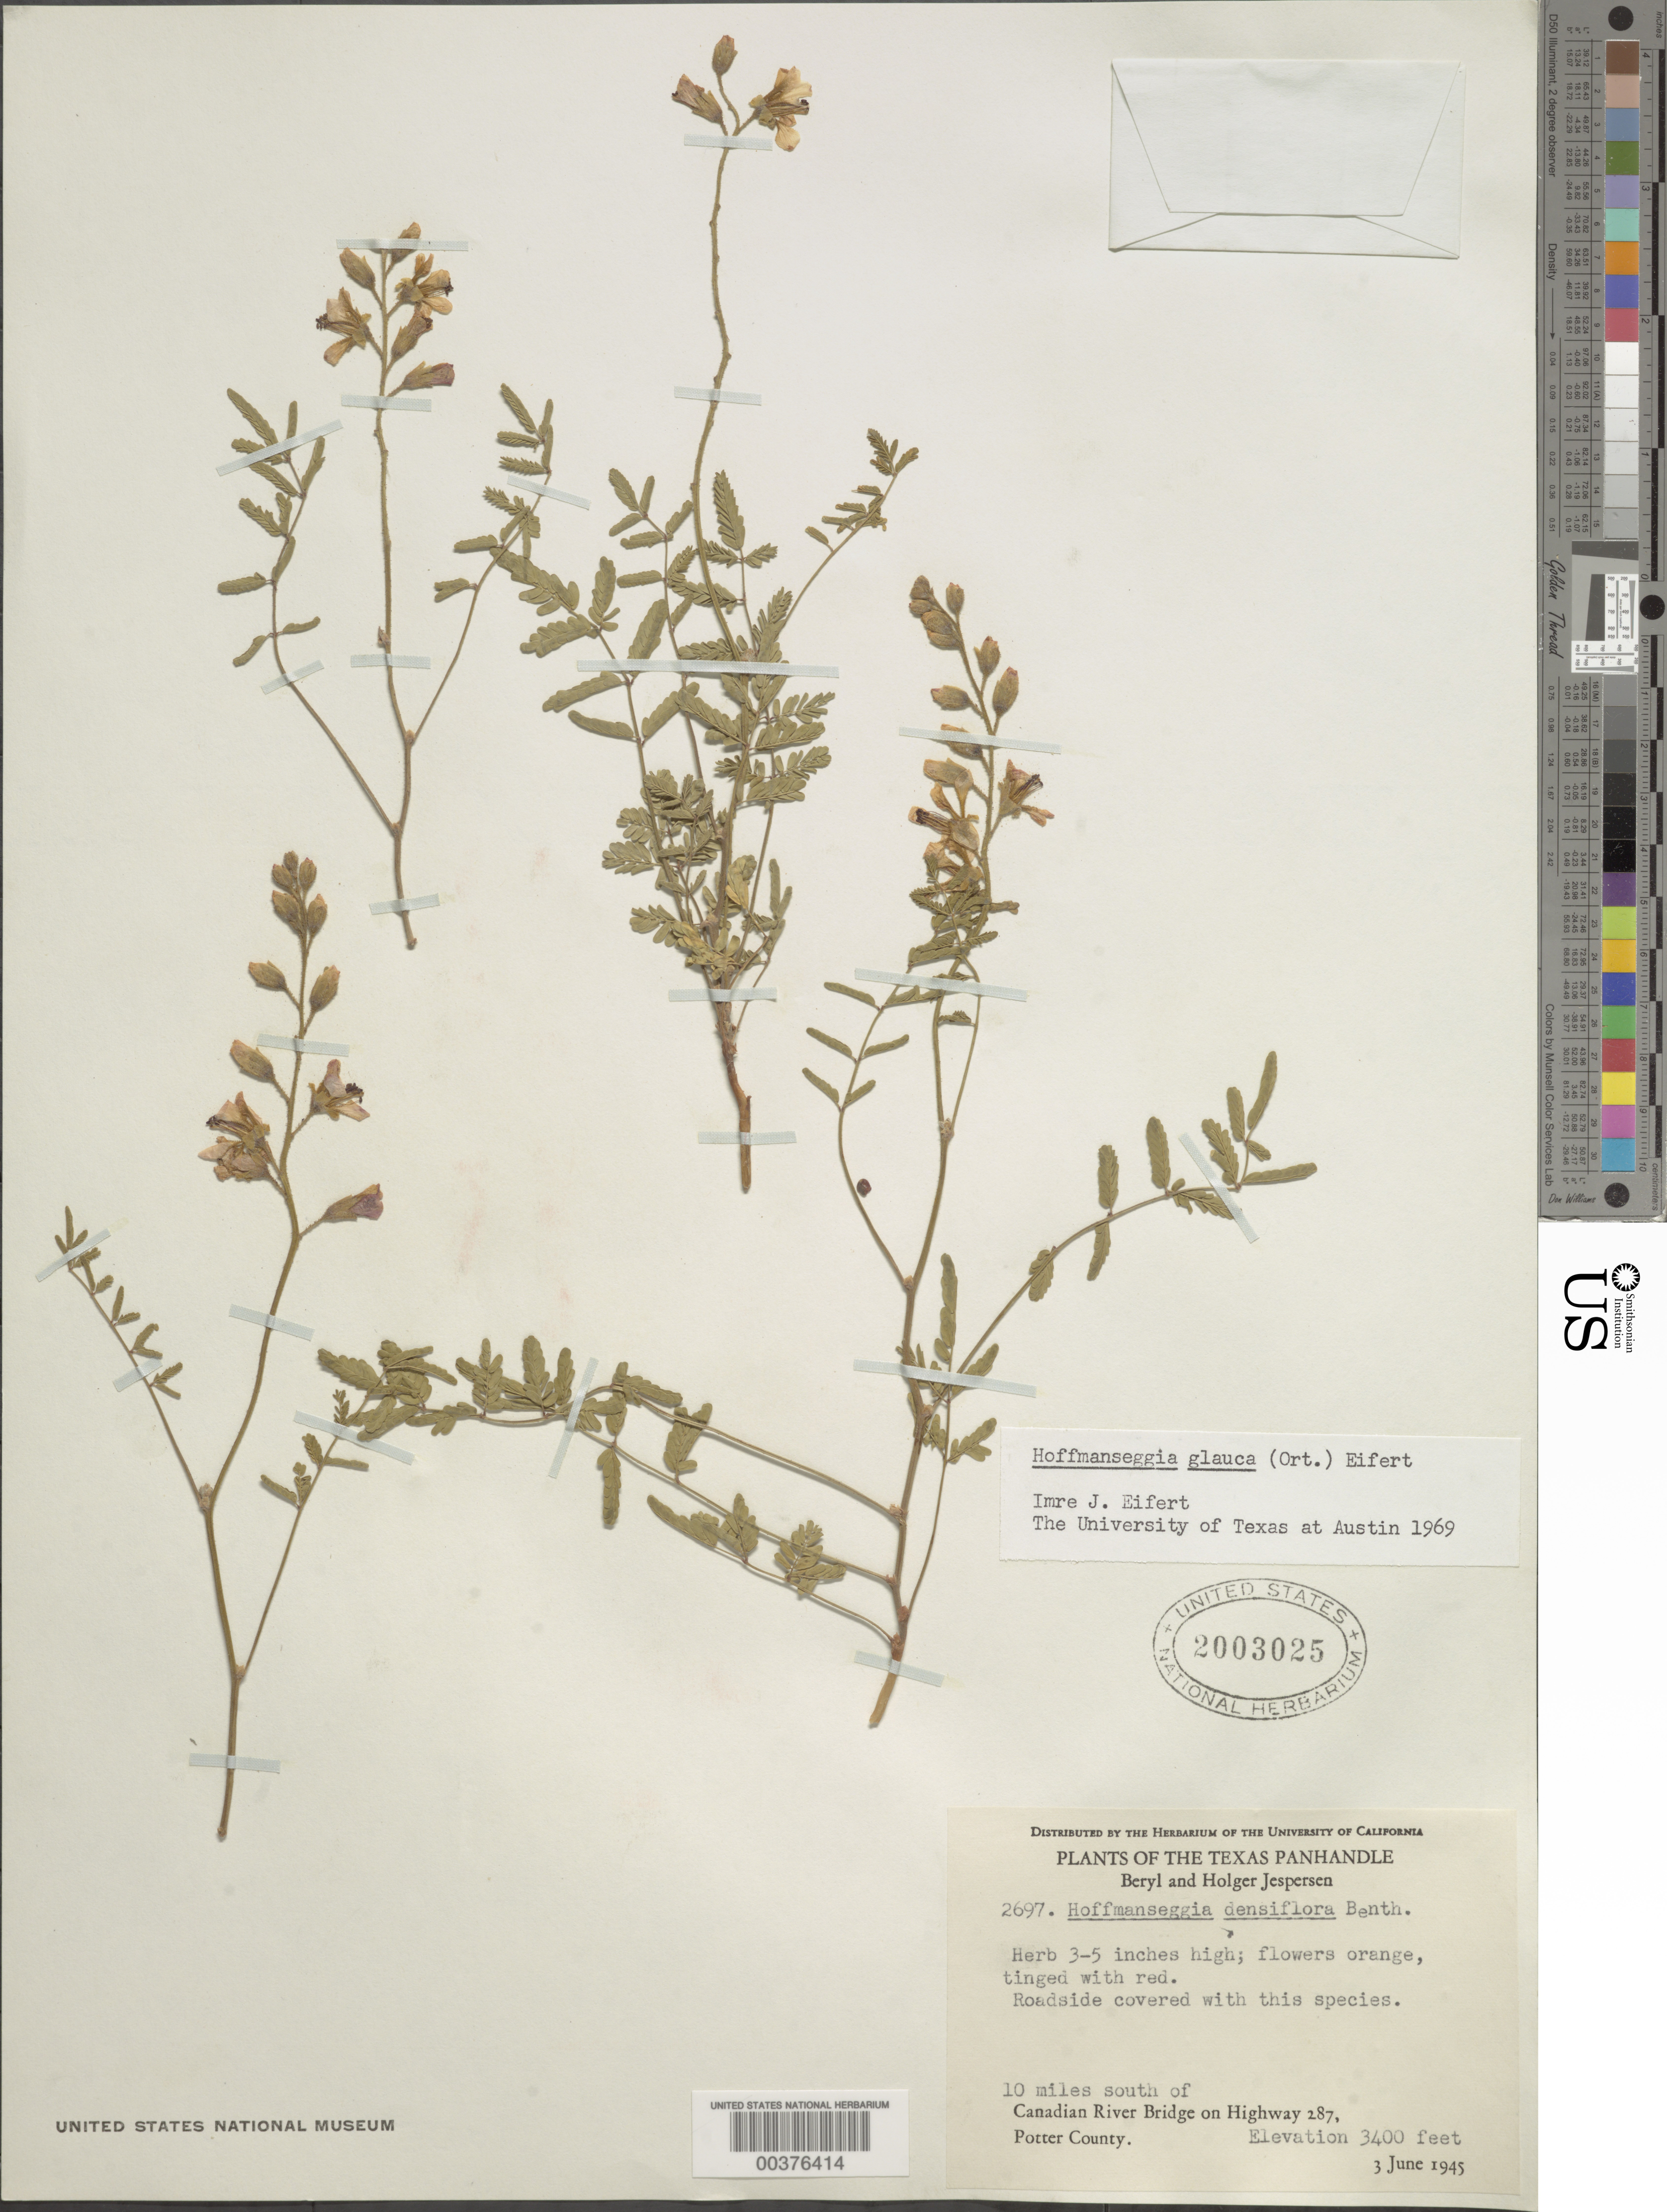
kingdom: Plantae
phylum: Tracheophyta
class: Magnoliopsida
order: Fabales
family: Fabaceae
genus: Hoffmannseggia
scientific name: Hoffmannseggia glauca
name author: (Ortega) Eifert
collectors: B. Jespersen & H. Jespersen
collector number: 2697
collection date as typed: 03 Jun 1945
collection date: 1945-06-03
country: United States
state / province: Texas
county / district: Potter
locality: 10 mi s of canadian river bridge on hwy 287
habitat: Roadside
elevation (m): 1036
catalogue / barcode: US 2003025